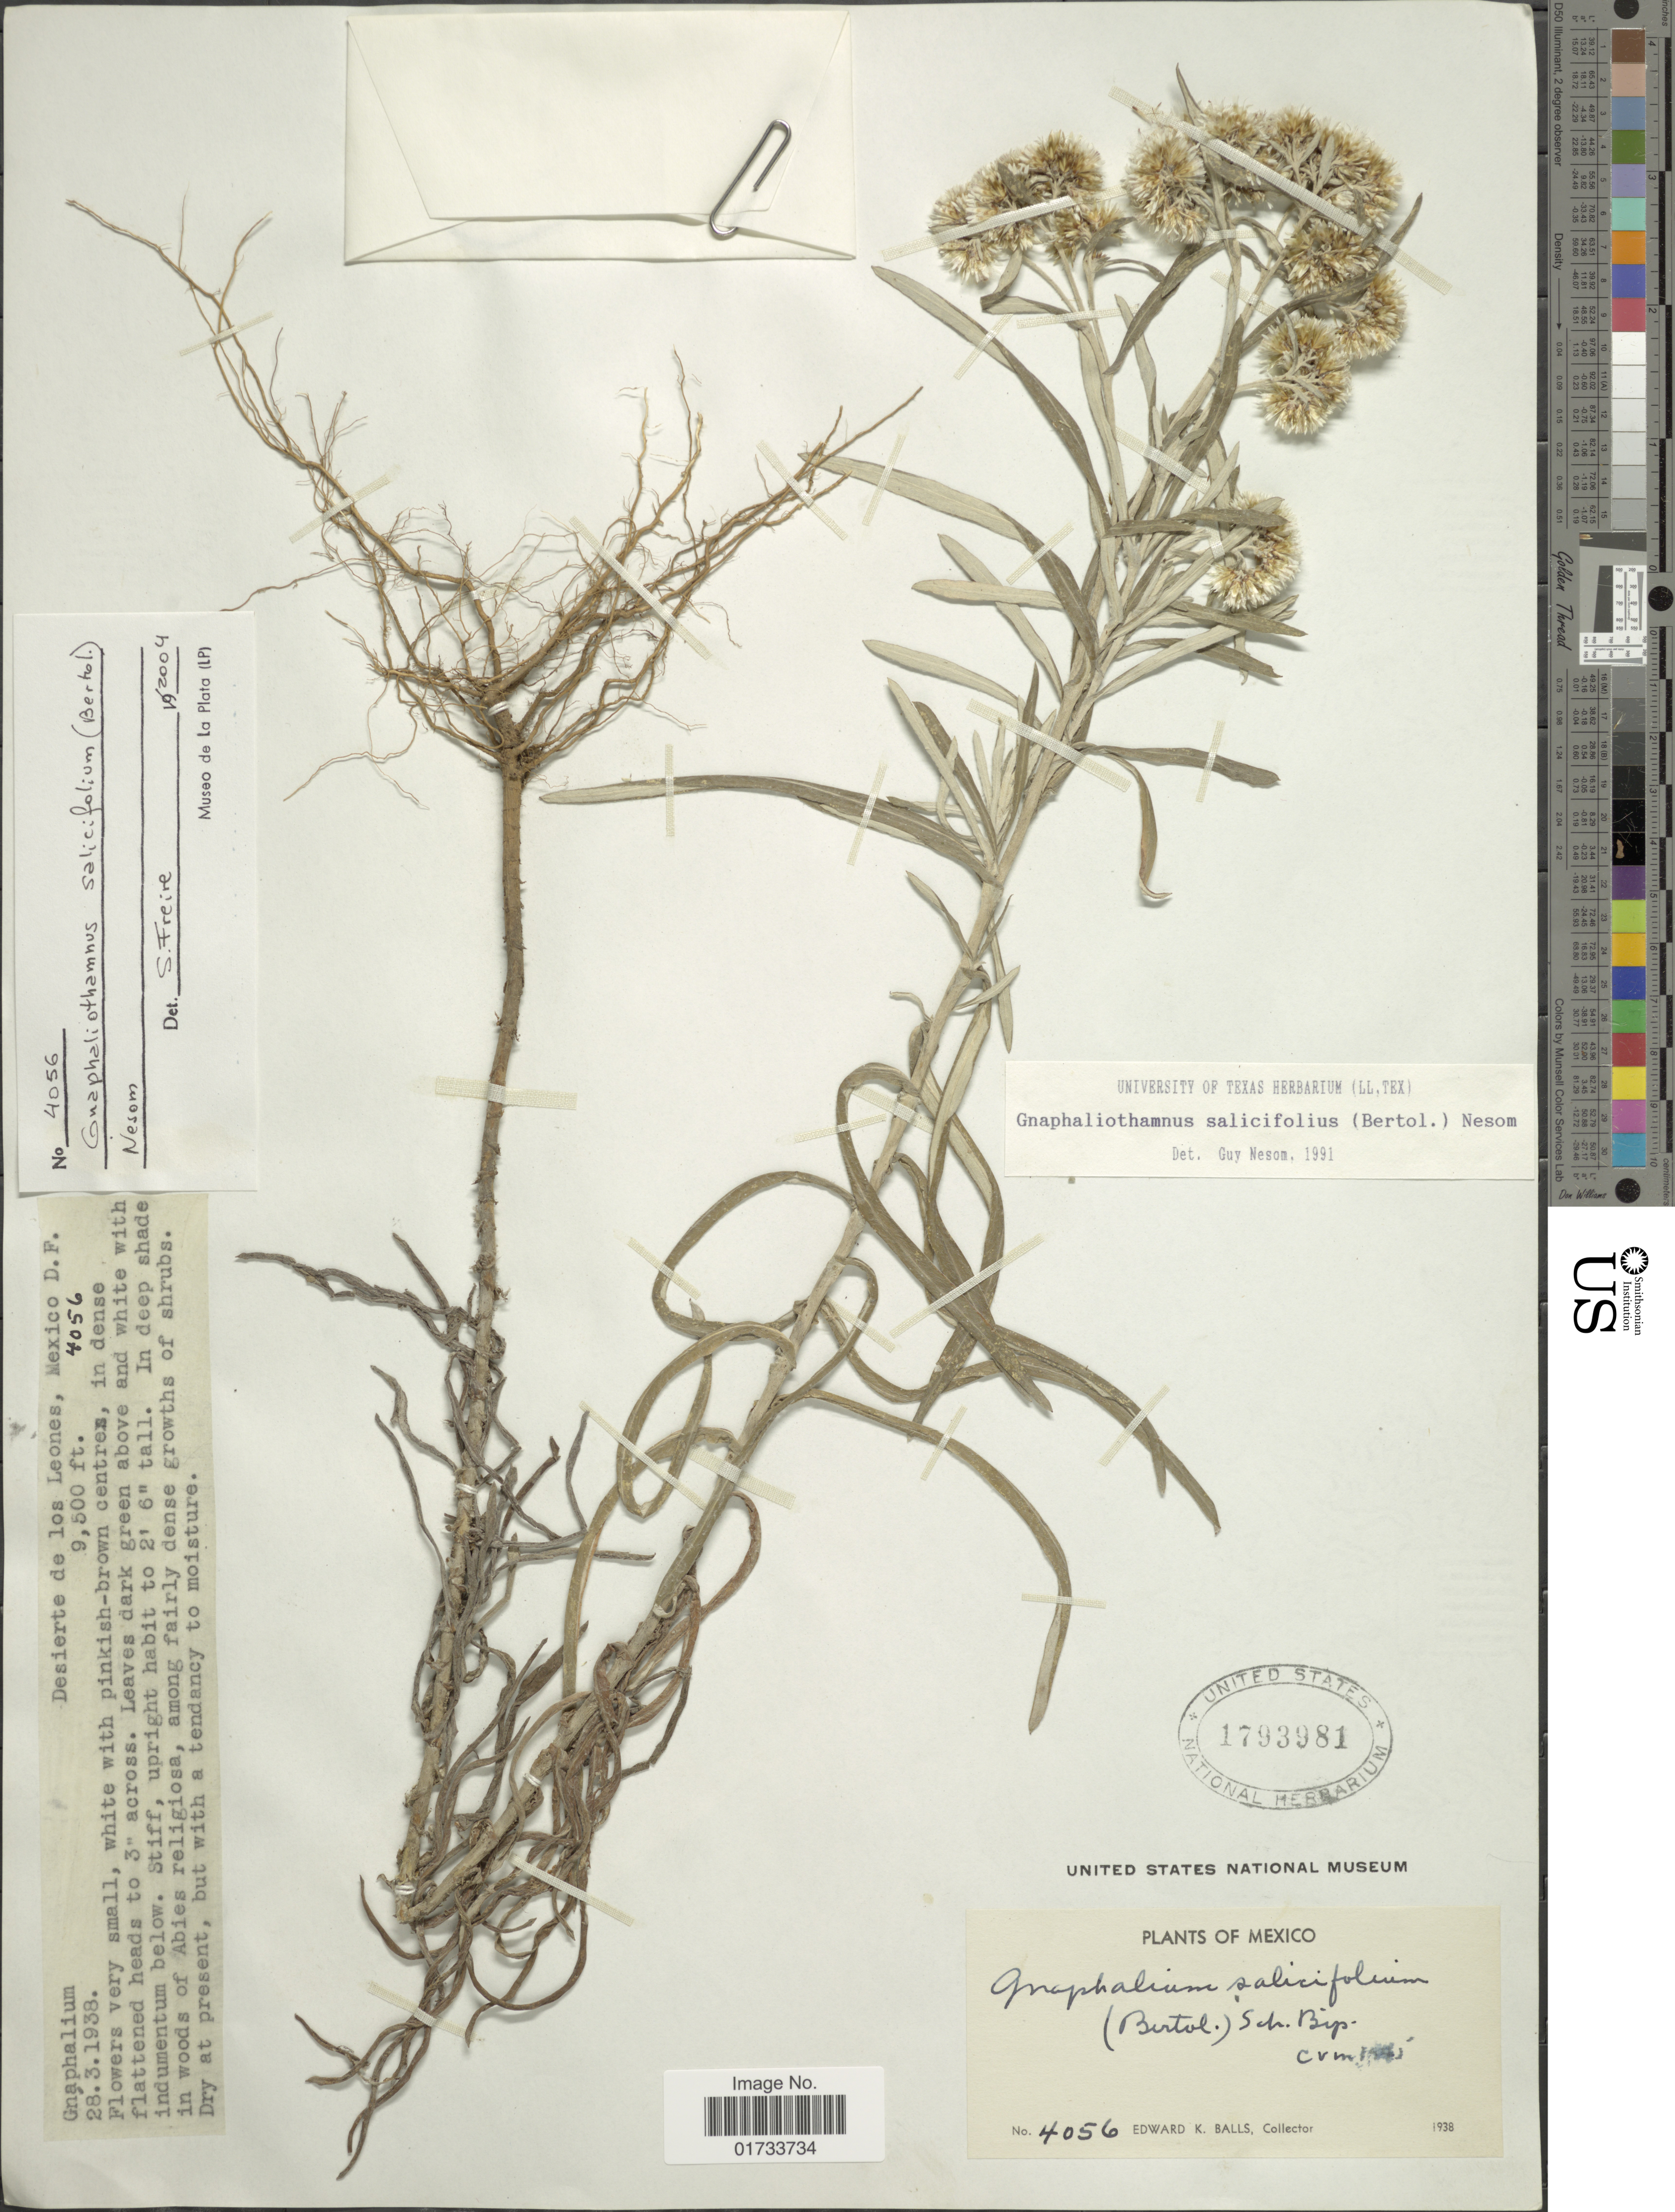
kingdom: Plantae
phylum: Tracheophyta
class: Magnoliopsida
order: Asterales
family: Asteraceae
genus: Chionolaena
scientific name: Chionolaena salicifolia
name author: (Bertol.) G.L. Nesom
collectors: E. K. Balls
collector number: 4056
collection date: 1938-03-28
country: Mexico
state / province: Distrito Federal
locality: Desierte de los Leones, in deep shade in woods of Abies religiosa, among fairly dense growths of shrubs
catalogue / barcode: US 1793981